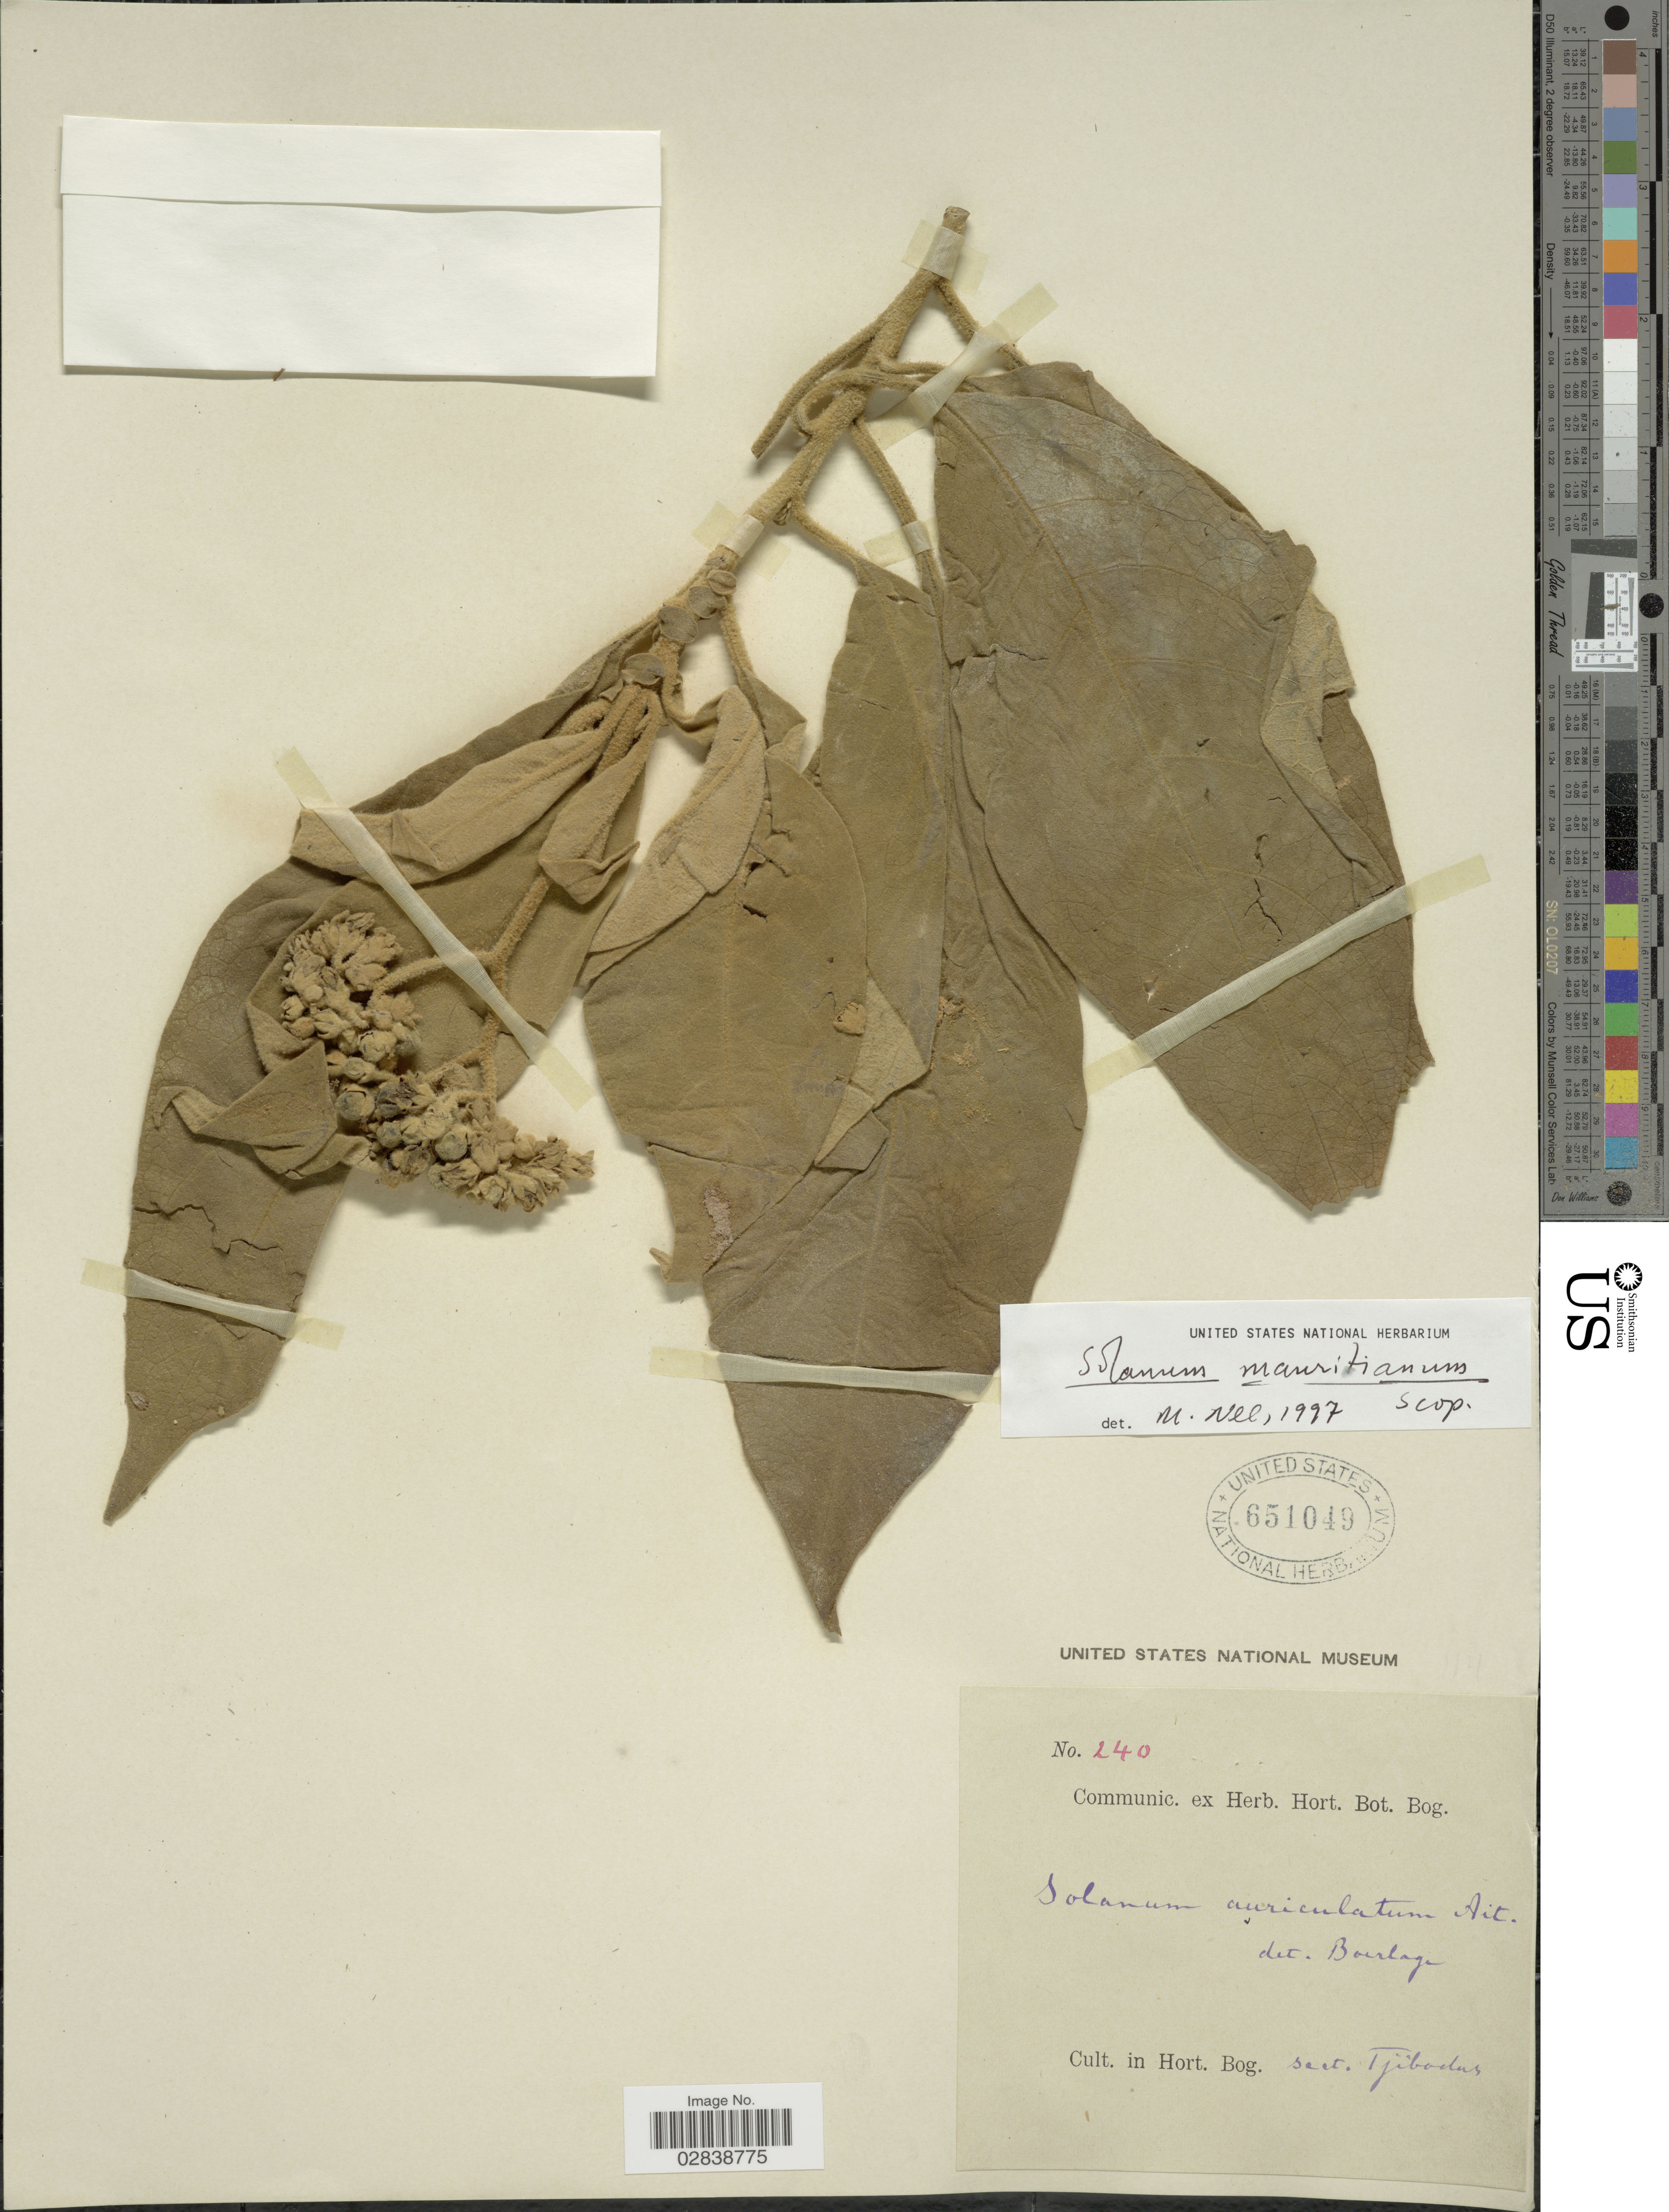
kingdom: Plantae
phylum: Tracheophyta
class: Magnoliopsida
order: Solanales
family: Solanaceae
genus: Solanum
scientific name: Solanum mauritianum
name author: Scop.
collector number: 240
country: Indonesia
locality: Cult. in Hort. Bog., sect. Tjibodas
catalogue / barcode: US 651049